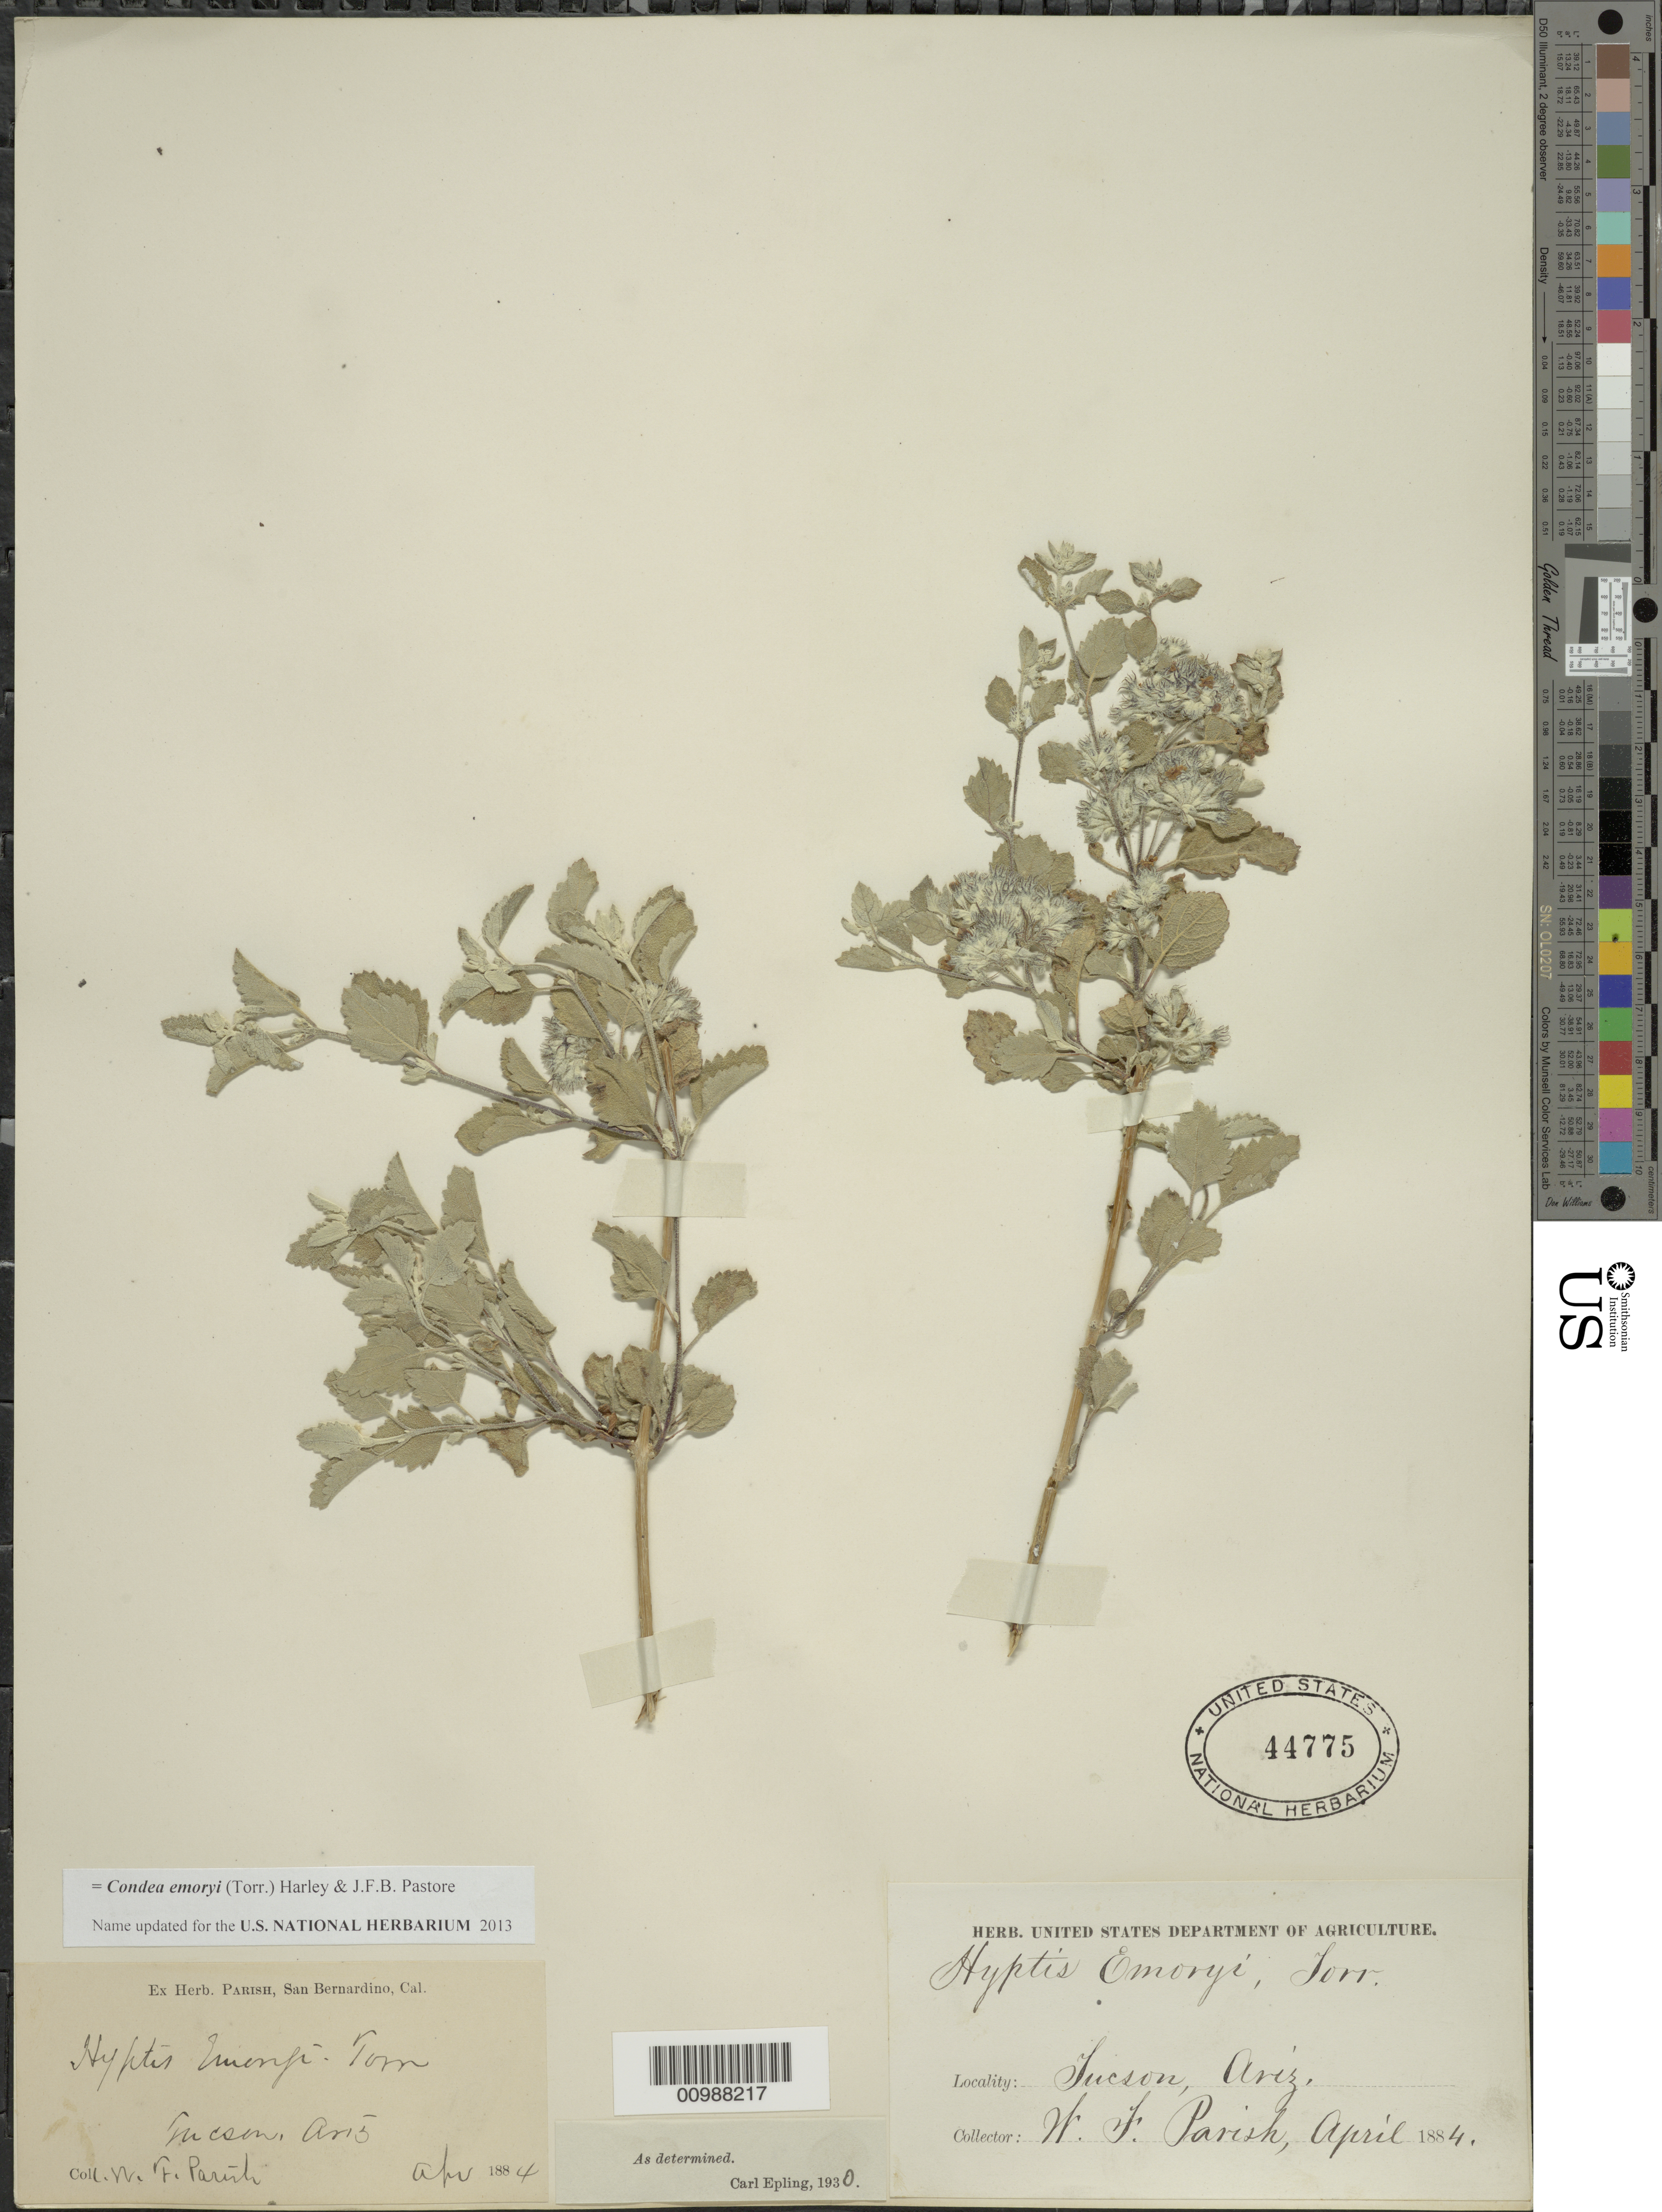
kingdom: Plantae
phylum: Tracheophyta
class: Magnoliopsida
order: Lamiales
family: Lamiaceae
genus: Condea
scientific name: Condea emoryi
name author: (Torr.) Harley & J.F.B. Pastore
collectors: W. F. Parish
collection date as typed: Apr 1884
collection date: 1884-04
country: United States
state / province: Arizona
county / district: Pima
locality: Tucson.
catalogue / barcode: US 44775